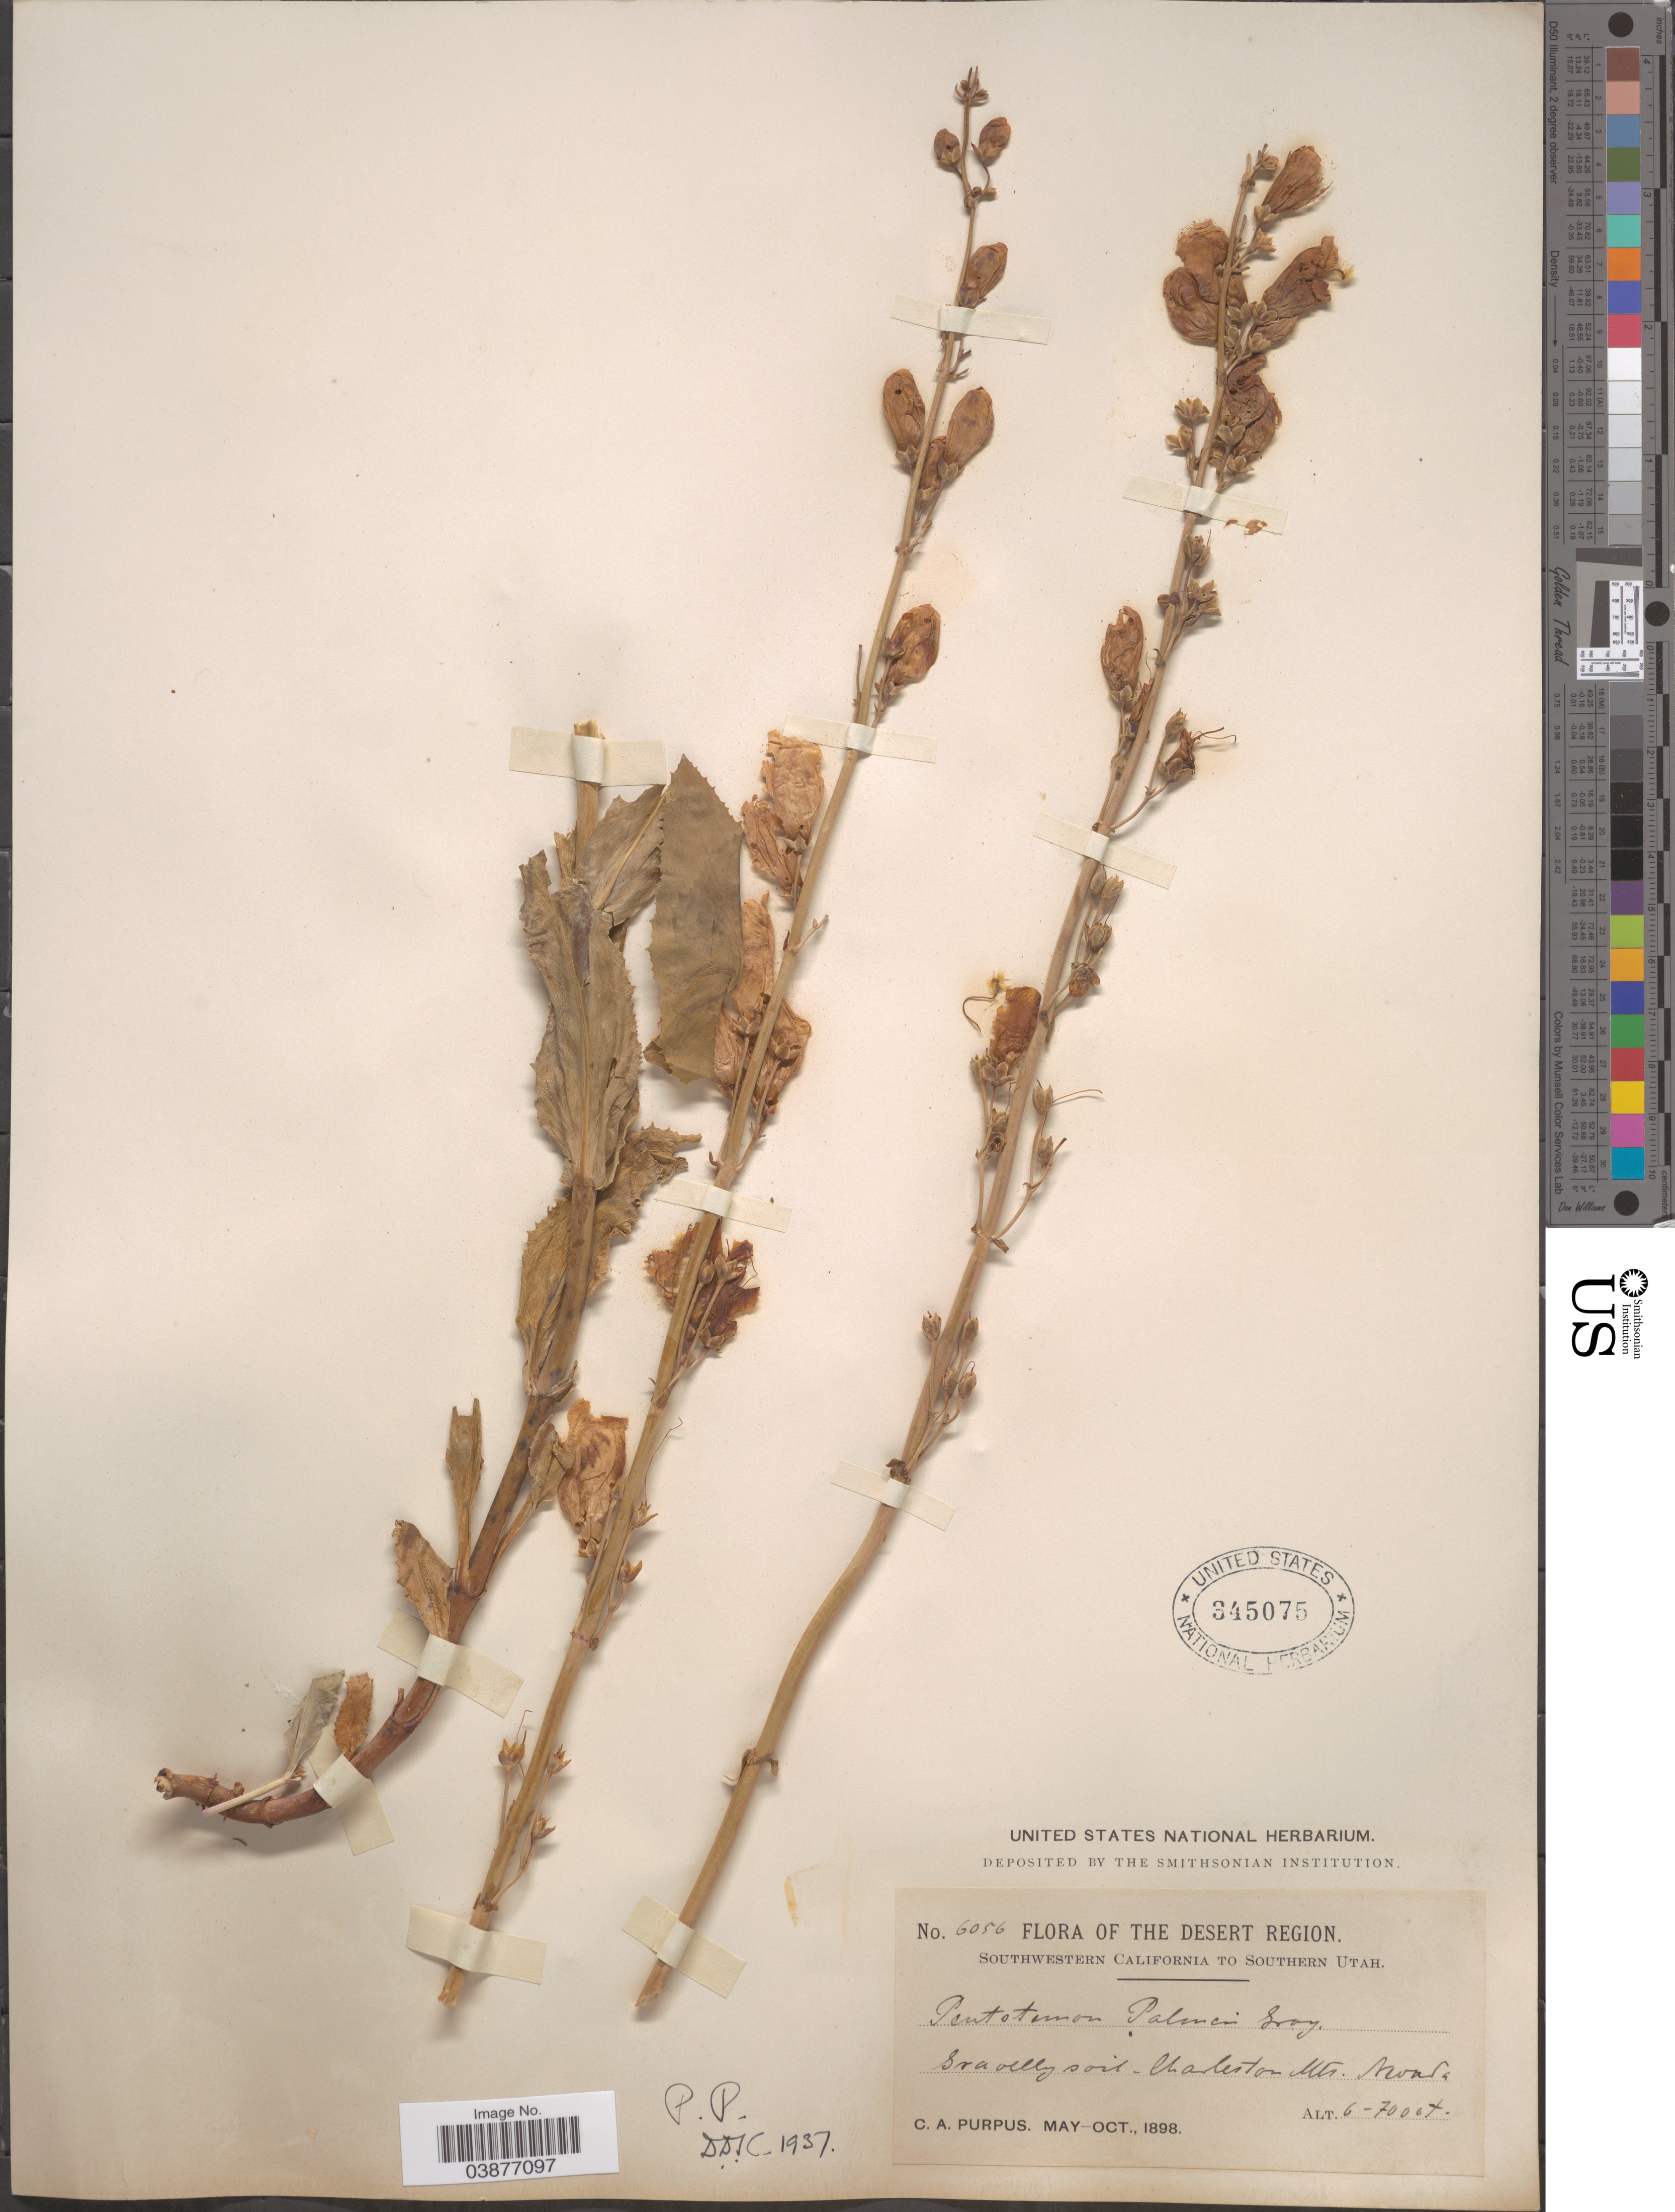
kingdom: Plantae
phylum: Tracheophyta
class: Magnoliopsida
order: Lamiales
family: Plantaginaceae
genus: Penstemon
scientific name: Penstemon palmeri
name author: A. Gray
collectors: C. A. Purpus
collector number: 6056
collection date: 1898-05/1898-10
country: United States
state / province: Nevada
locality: The Desert Region. Southwestern California to Southern Utah. Charleston Mts.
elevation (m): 1829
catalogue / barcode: US 345075